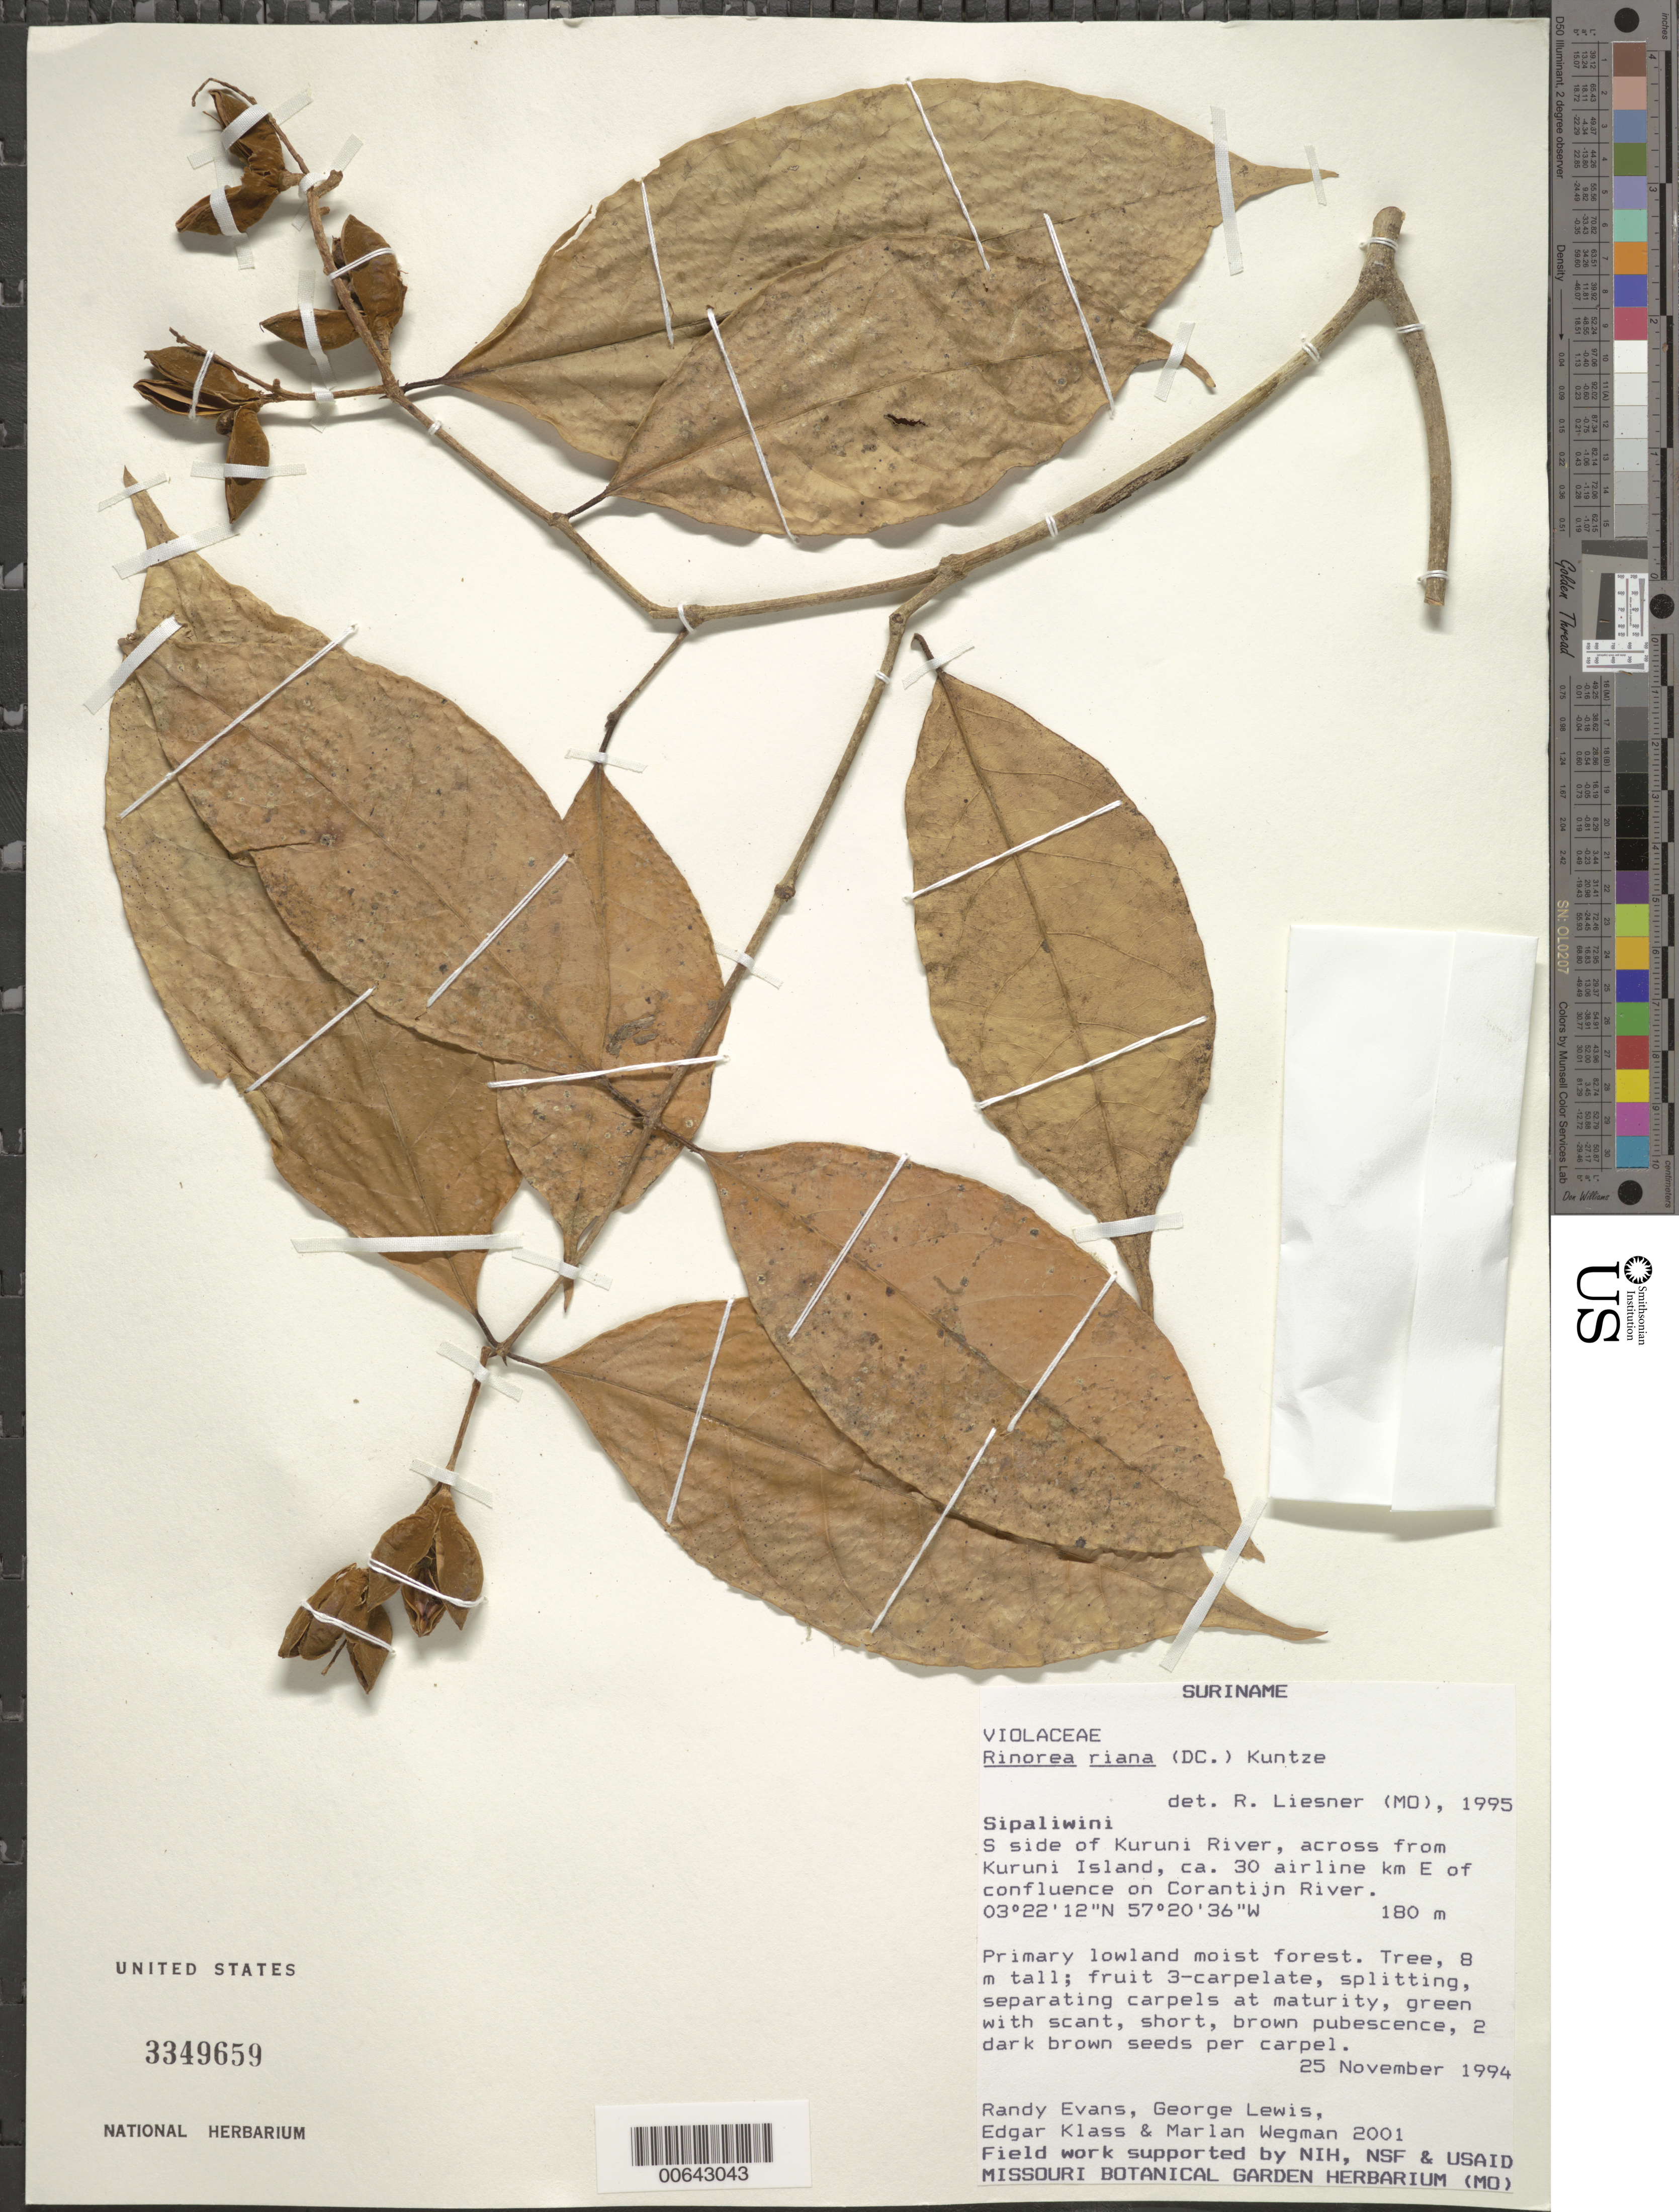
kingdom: Plantae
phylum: Tracheophyta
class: Magnoliopsida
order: Malpighiales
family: Violaceae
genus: Rinorea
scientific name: Rinorea riana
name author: Kuntze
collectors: R. Evans, G. Lewis, E. Klass & M. Wegman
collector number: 2001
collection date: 1994-11-25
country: Suriname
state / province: Sipaliwini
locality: S side of Kuruni River, across from Kuruni Island, ca. 30 airline km E of confluence on Corantijn River.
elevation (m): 180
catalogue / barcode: US 3349659